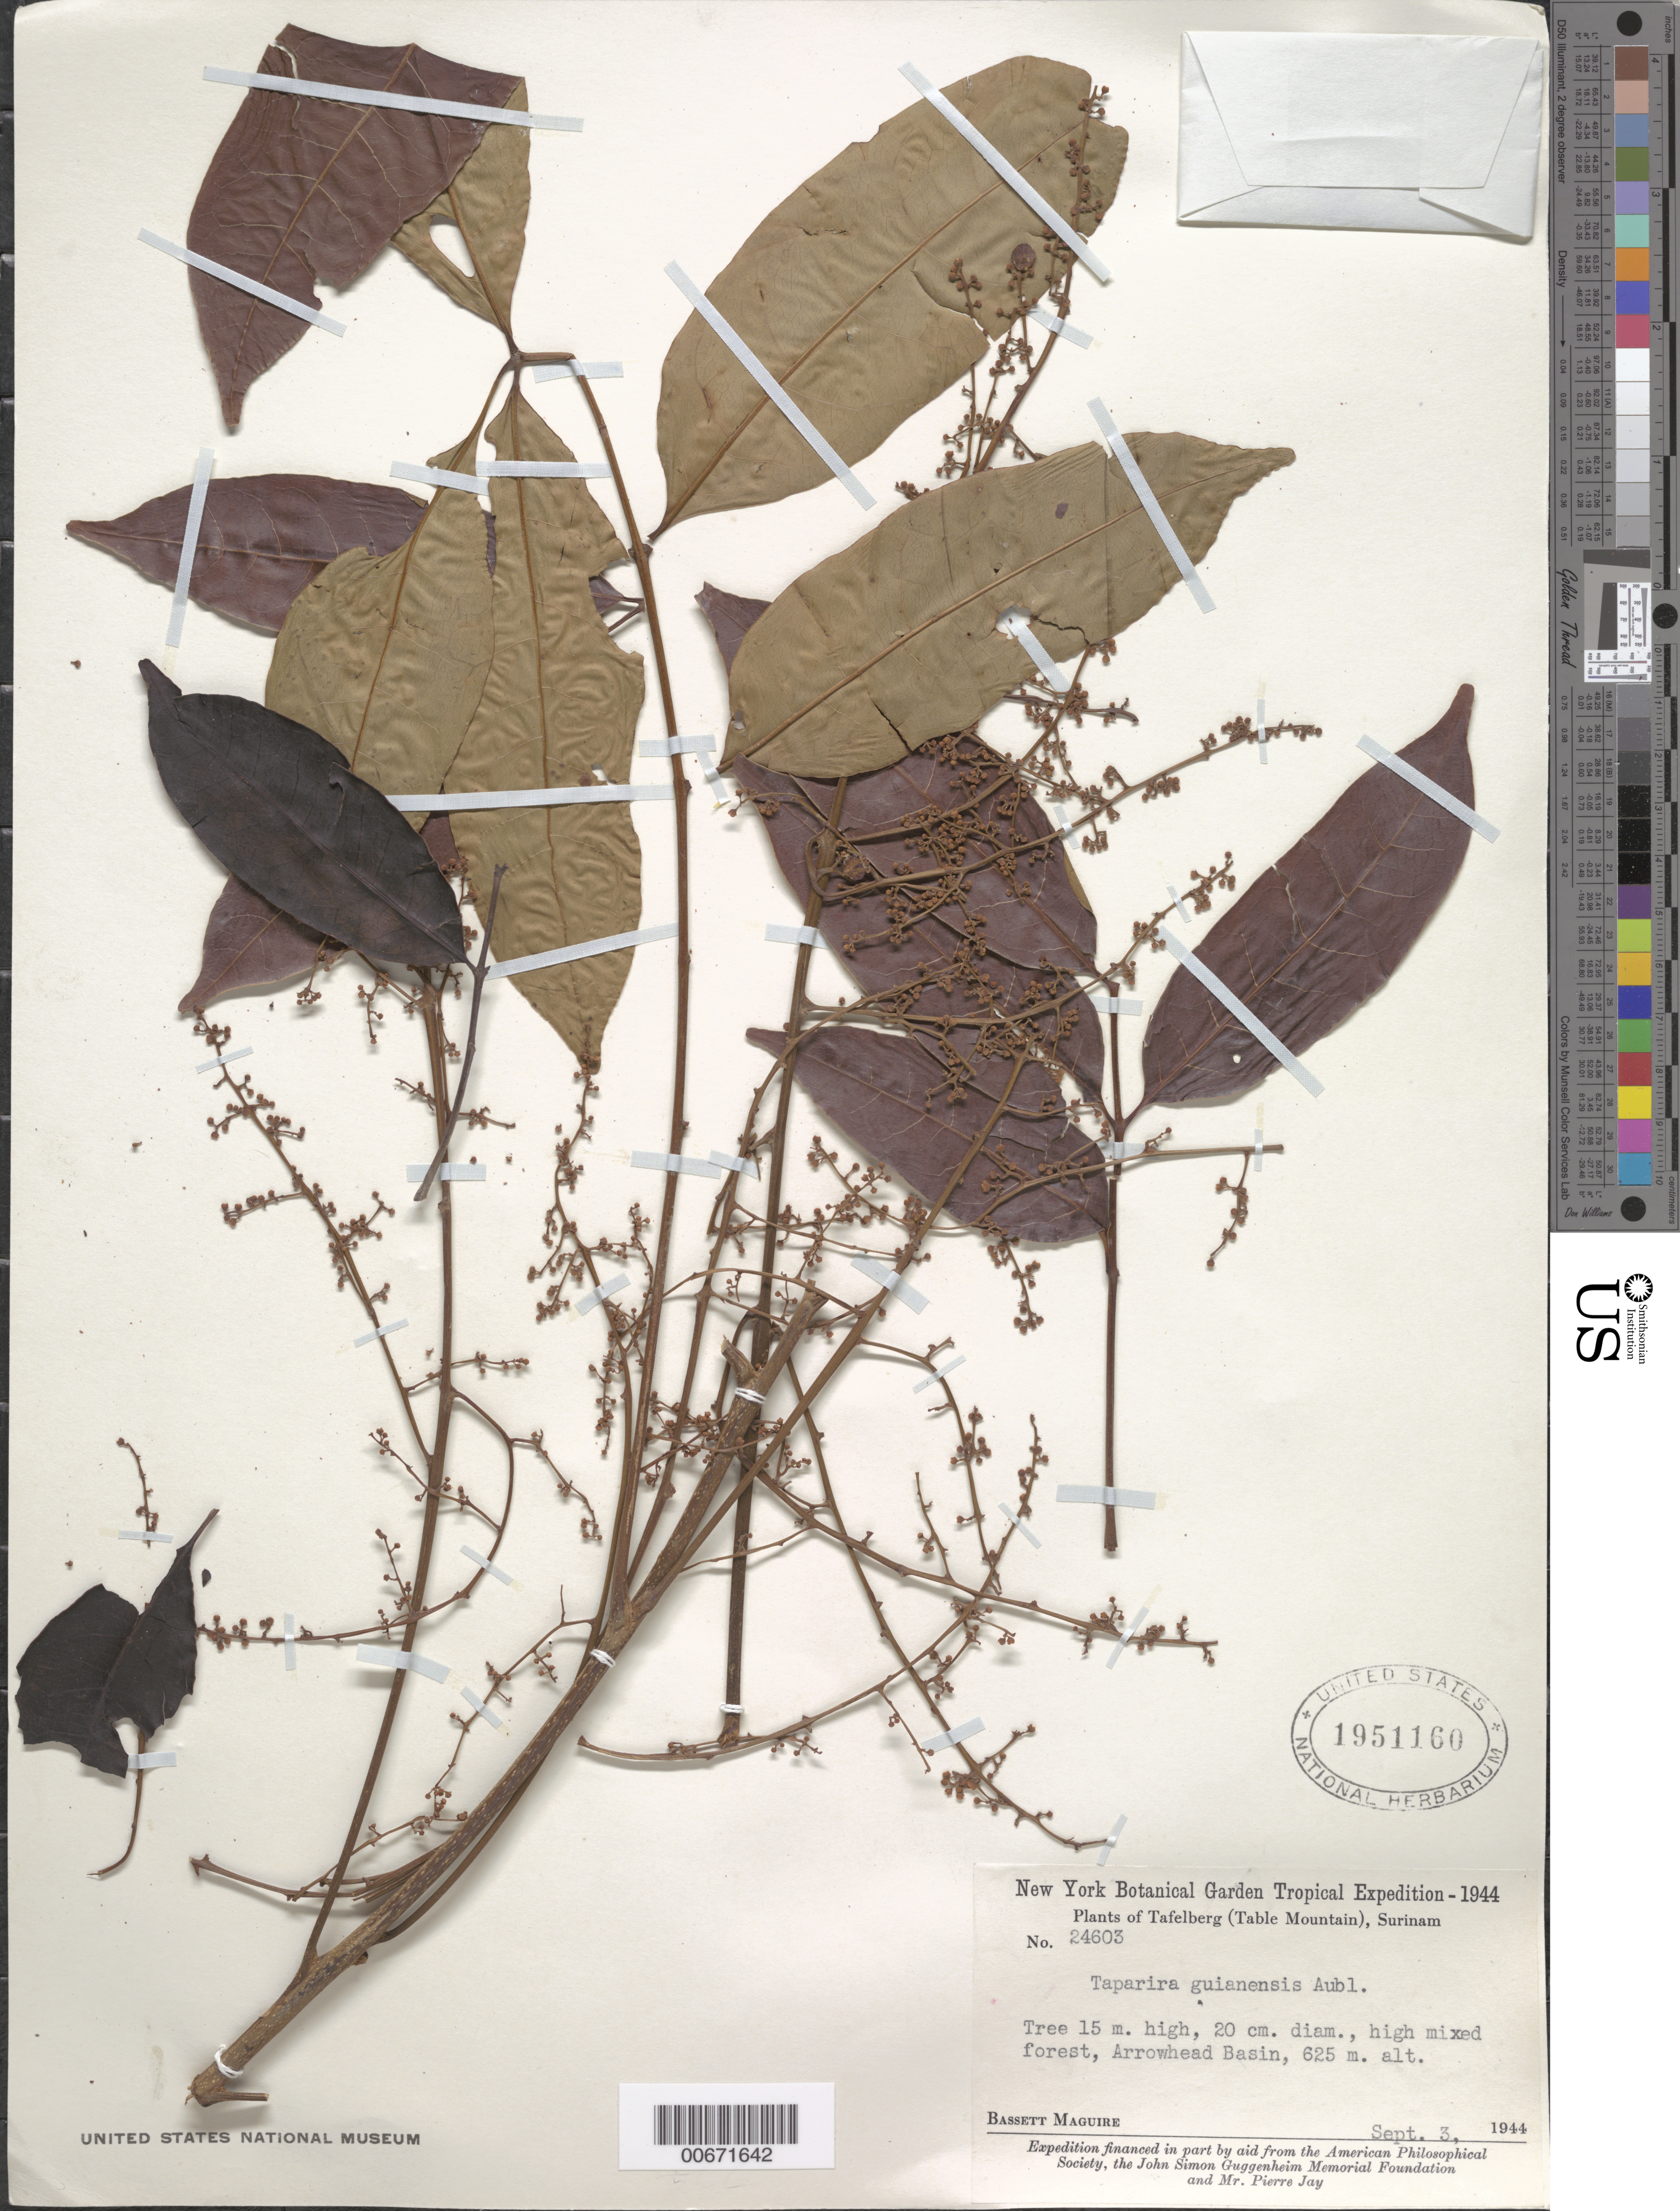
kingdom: Plantae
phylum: Tracheophyta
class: Magnoliopsida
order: Sapindales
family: Anacardiaceae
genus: Tapirira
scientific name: Tapirira guianensis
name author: Aubl.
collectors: B. Maguire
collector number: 24603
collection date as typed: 3-Sep-44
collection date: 1944-09-03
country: Suriname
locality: Tafelberg (Table Mountain), Arrowhead Basin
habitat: S rocky slopes; high mixed forest.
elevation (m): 625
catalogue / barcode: US 1951160